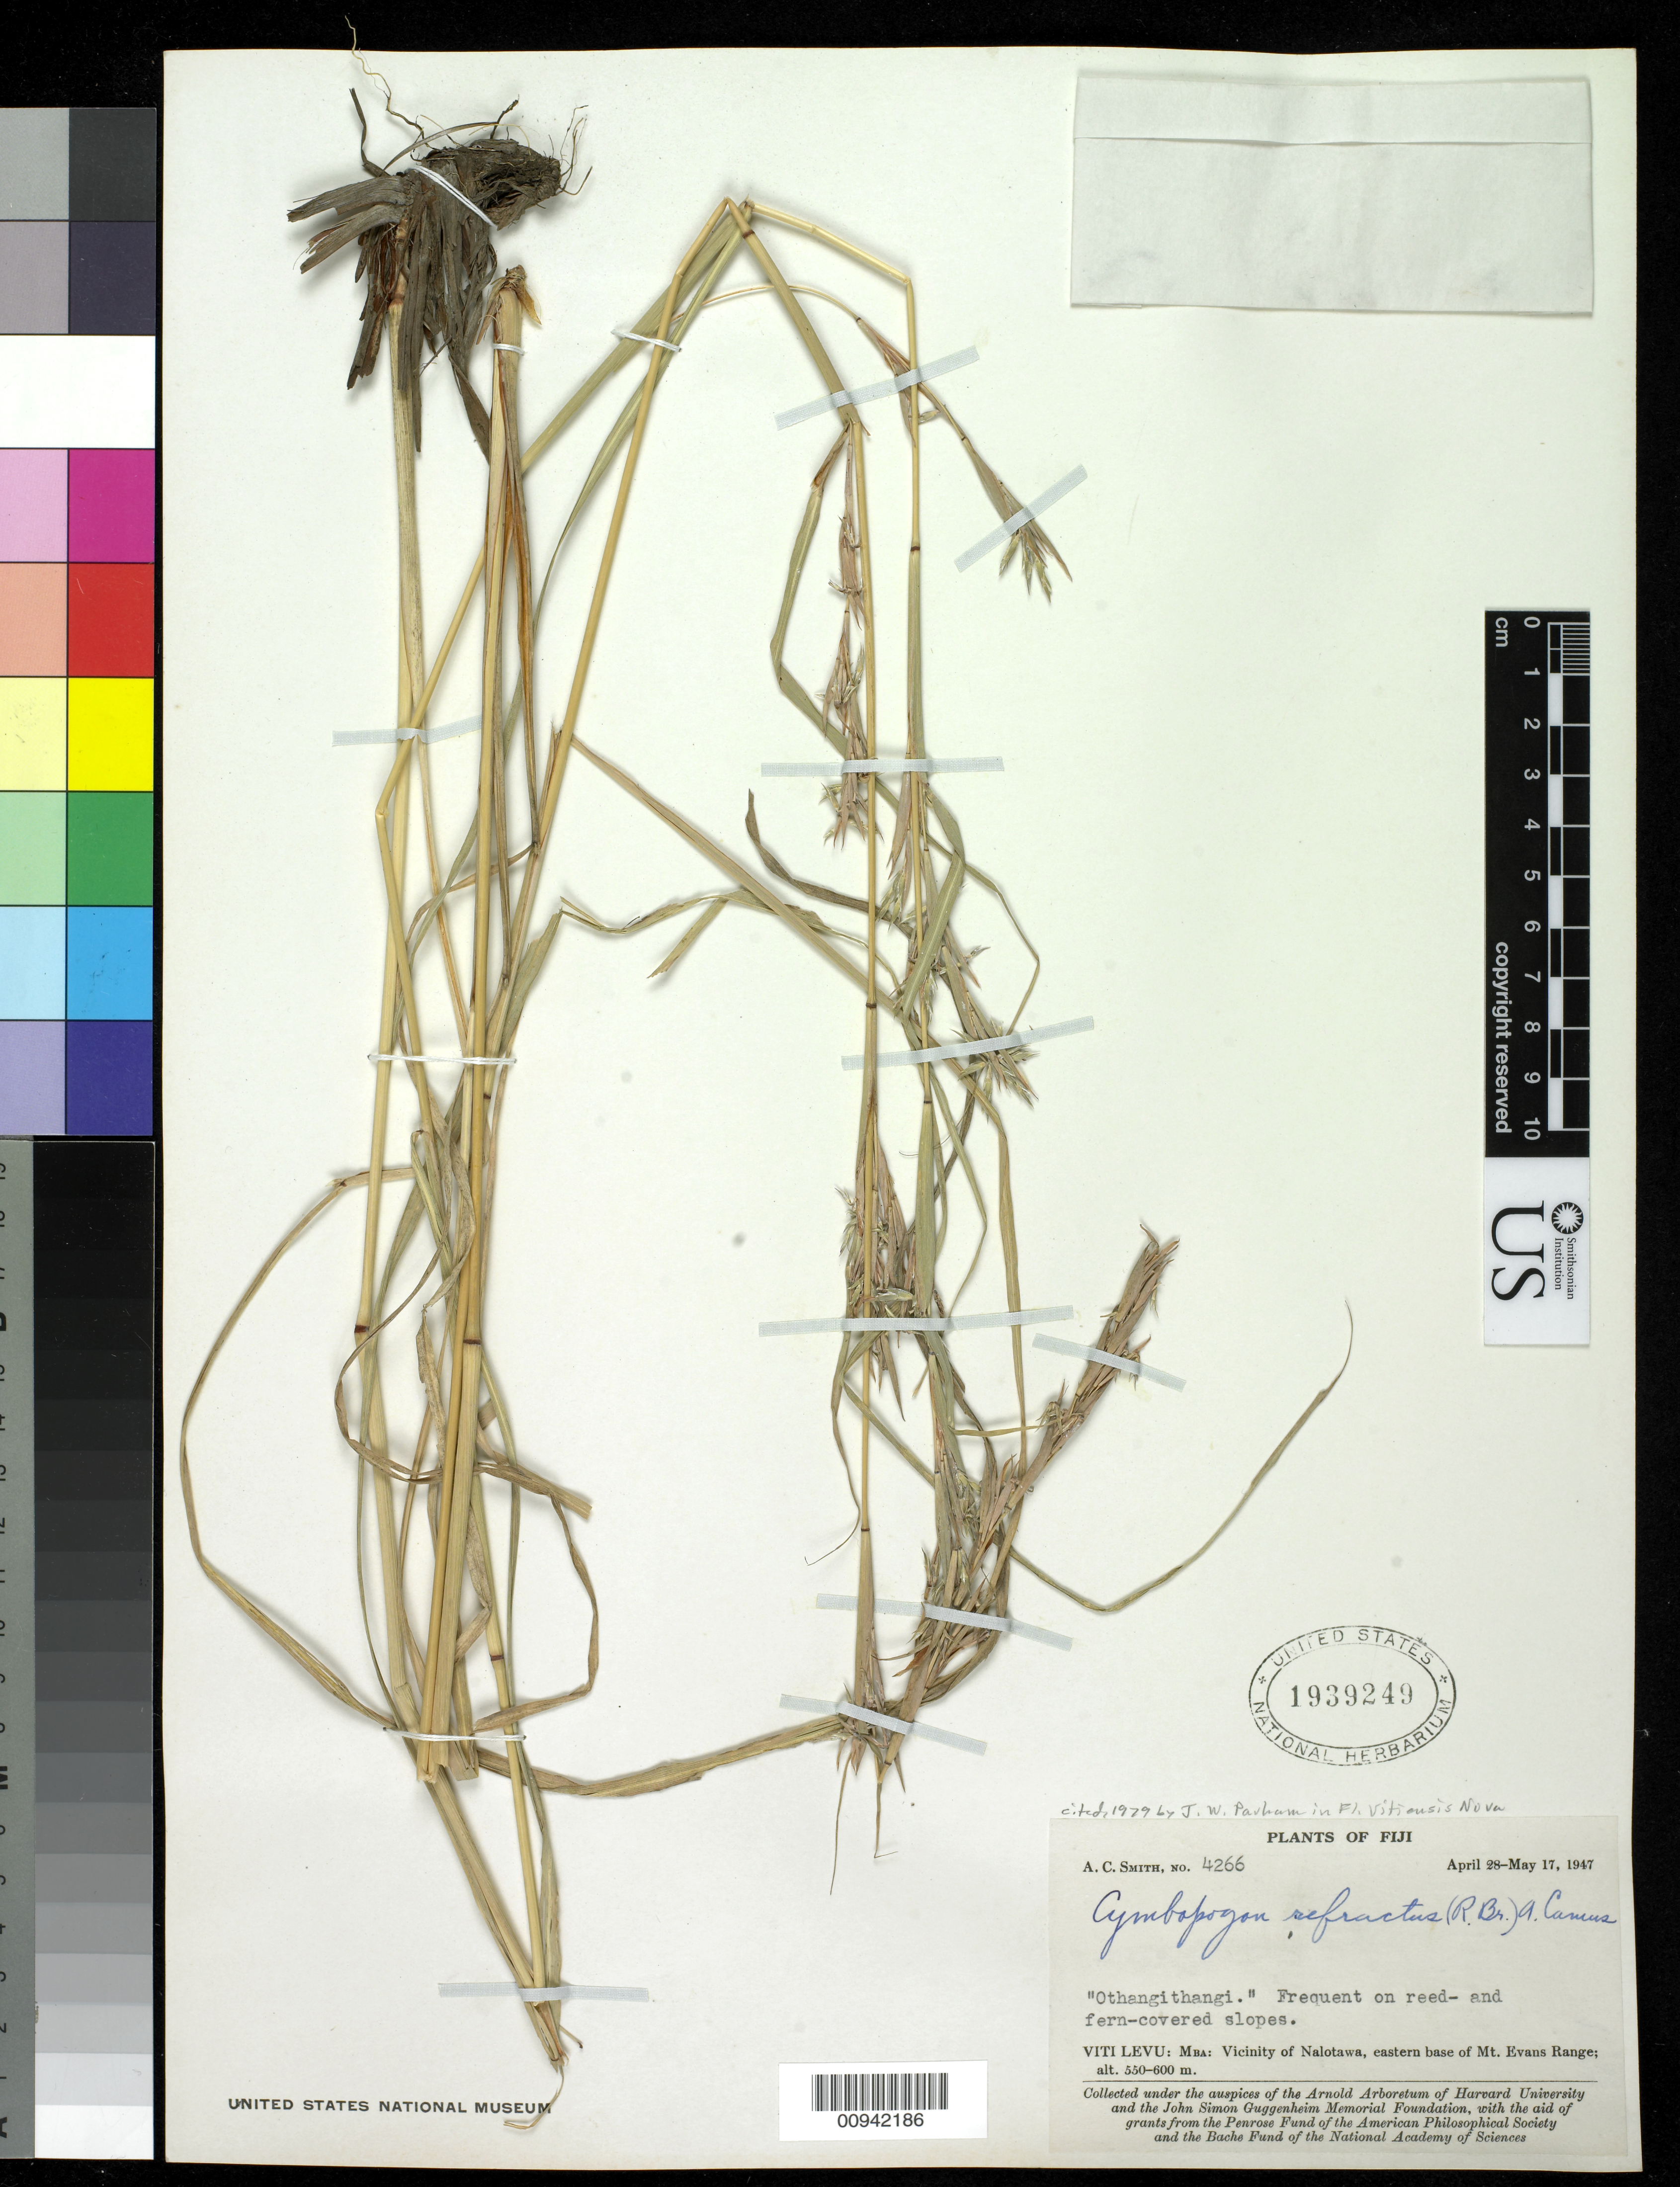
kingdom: Plantae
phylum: Tracheophyta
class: Liliopsida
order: Poales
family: Poaceae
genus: Cymbopogon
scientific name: Cymbopogon refractus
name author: (R. Br.) A. Camus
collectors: C. A. Smith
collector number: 4266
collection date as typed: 28 Apr 1947 to 17 May 1947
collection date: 1947-04-28/1947-05-17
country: Fiji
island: Viti Levu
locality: Vicinity of Nalotawa, eastern base of Mt. Evans Range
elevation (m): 550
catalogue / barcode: US 1939249